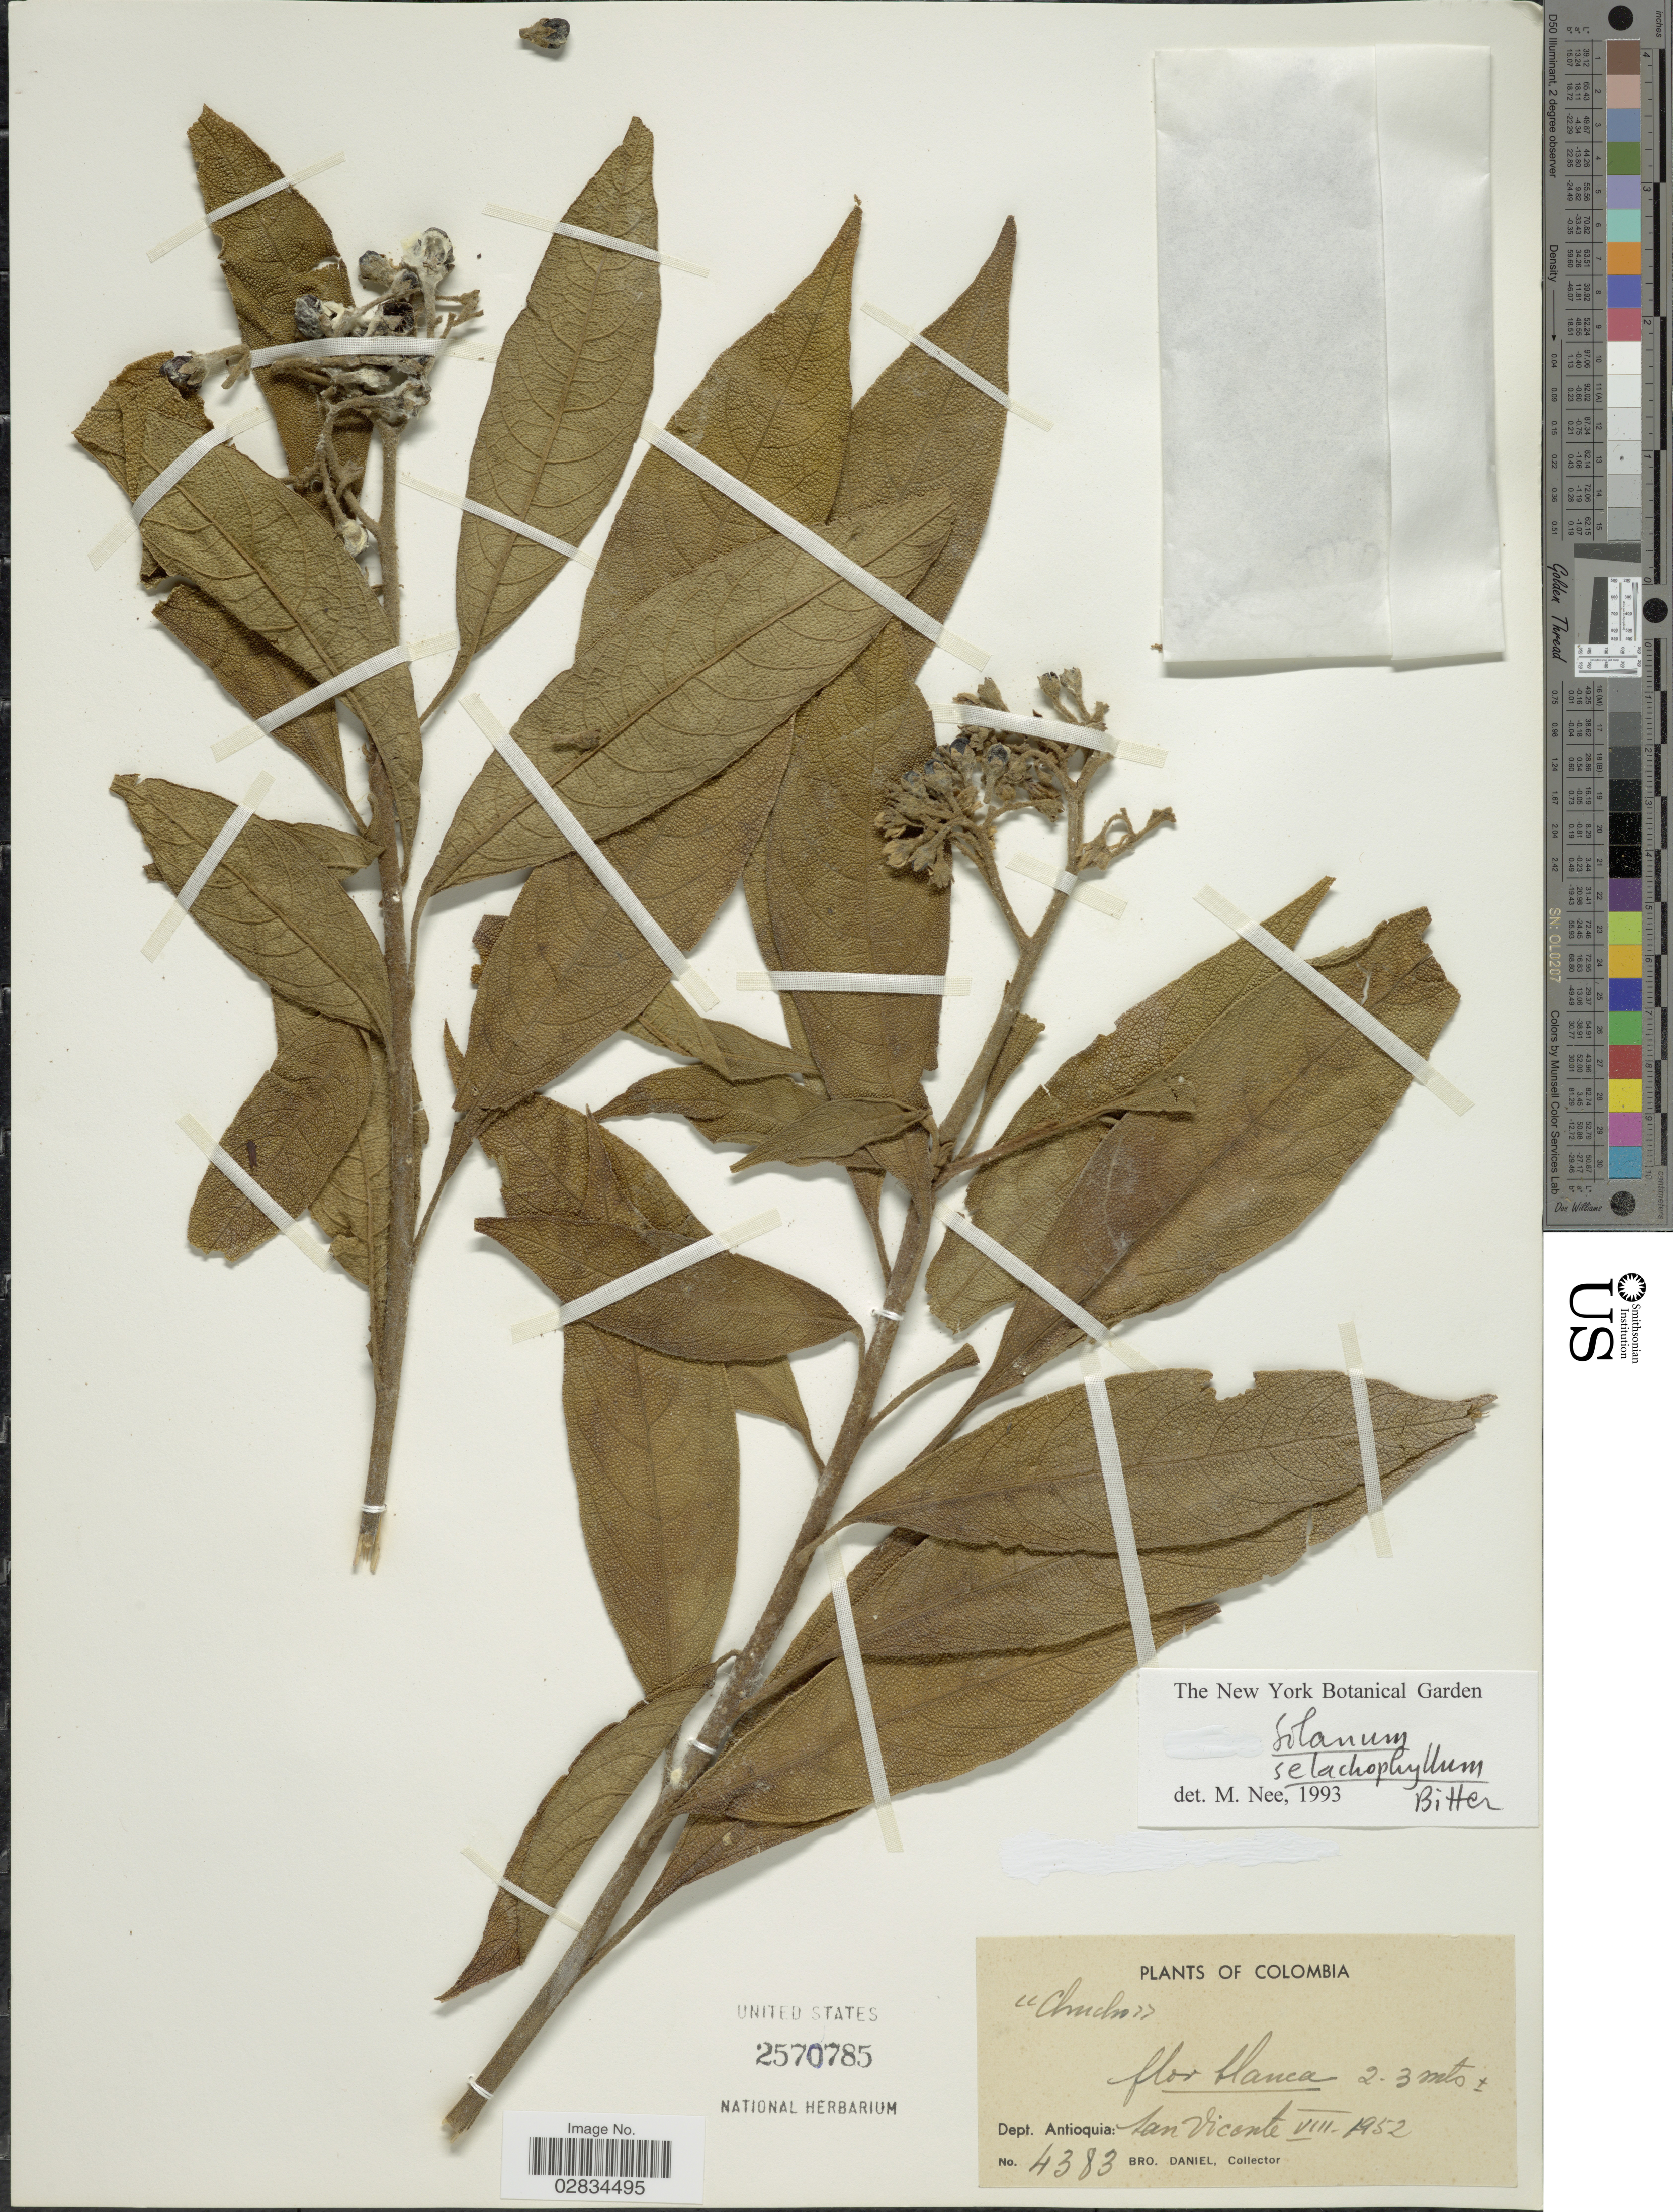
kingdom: Plantae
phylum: Tracheophyta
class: Magnoliopsida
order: Solanales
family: Solanaceae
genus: Solanum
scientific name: Solanum selachophyllum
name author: Bitter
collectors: Bro. Daniel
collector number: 4383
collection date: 1952-08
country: Colombia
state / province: Antioquia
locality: Dept. Antioquia: San Vicente.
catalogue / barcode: US 2570785